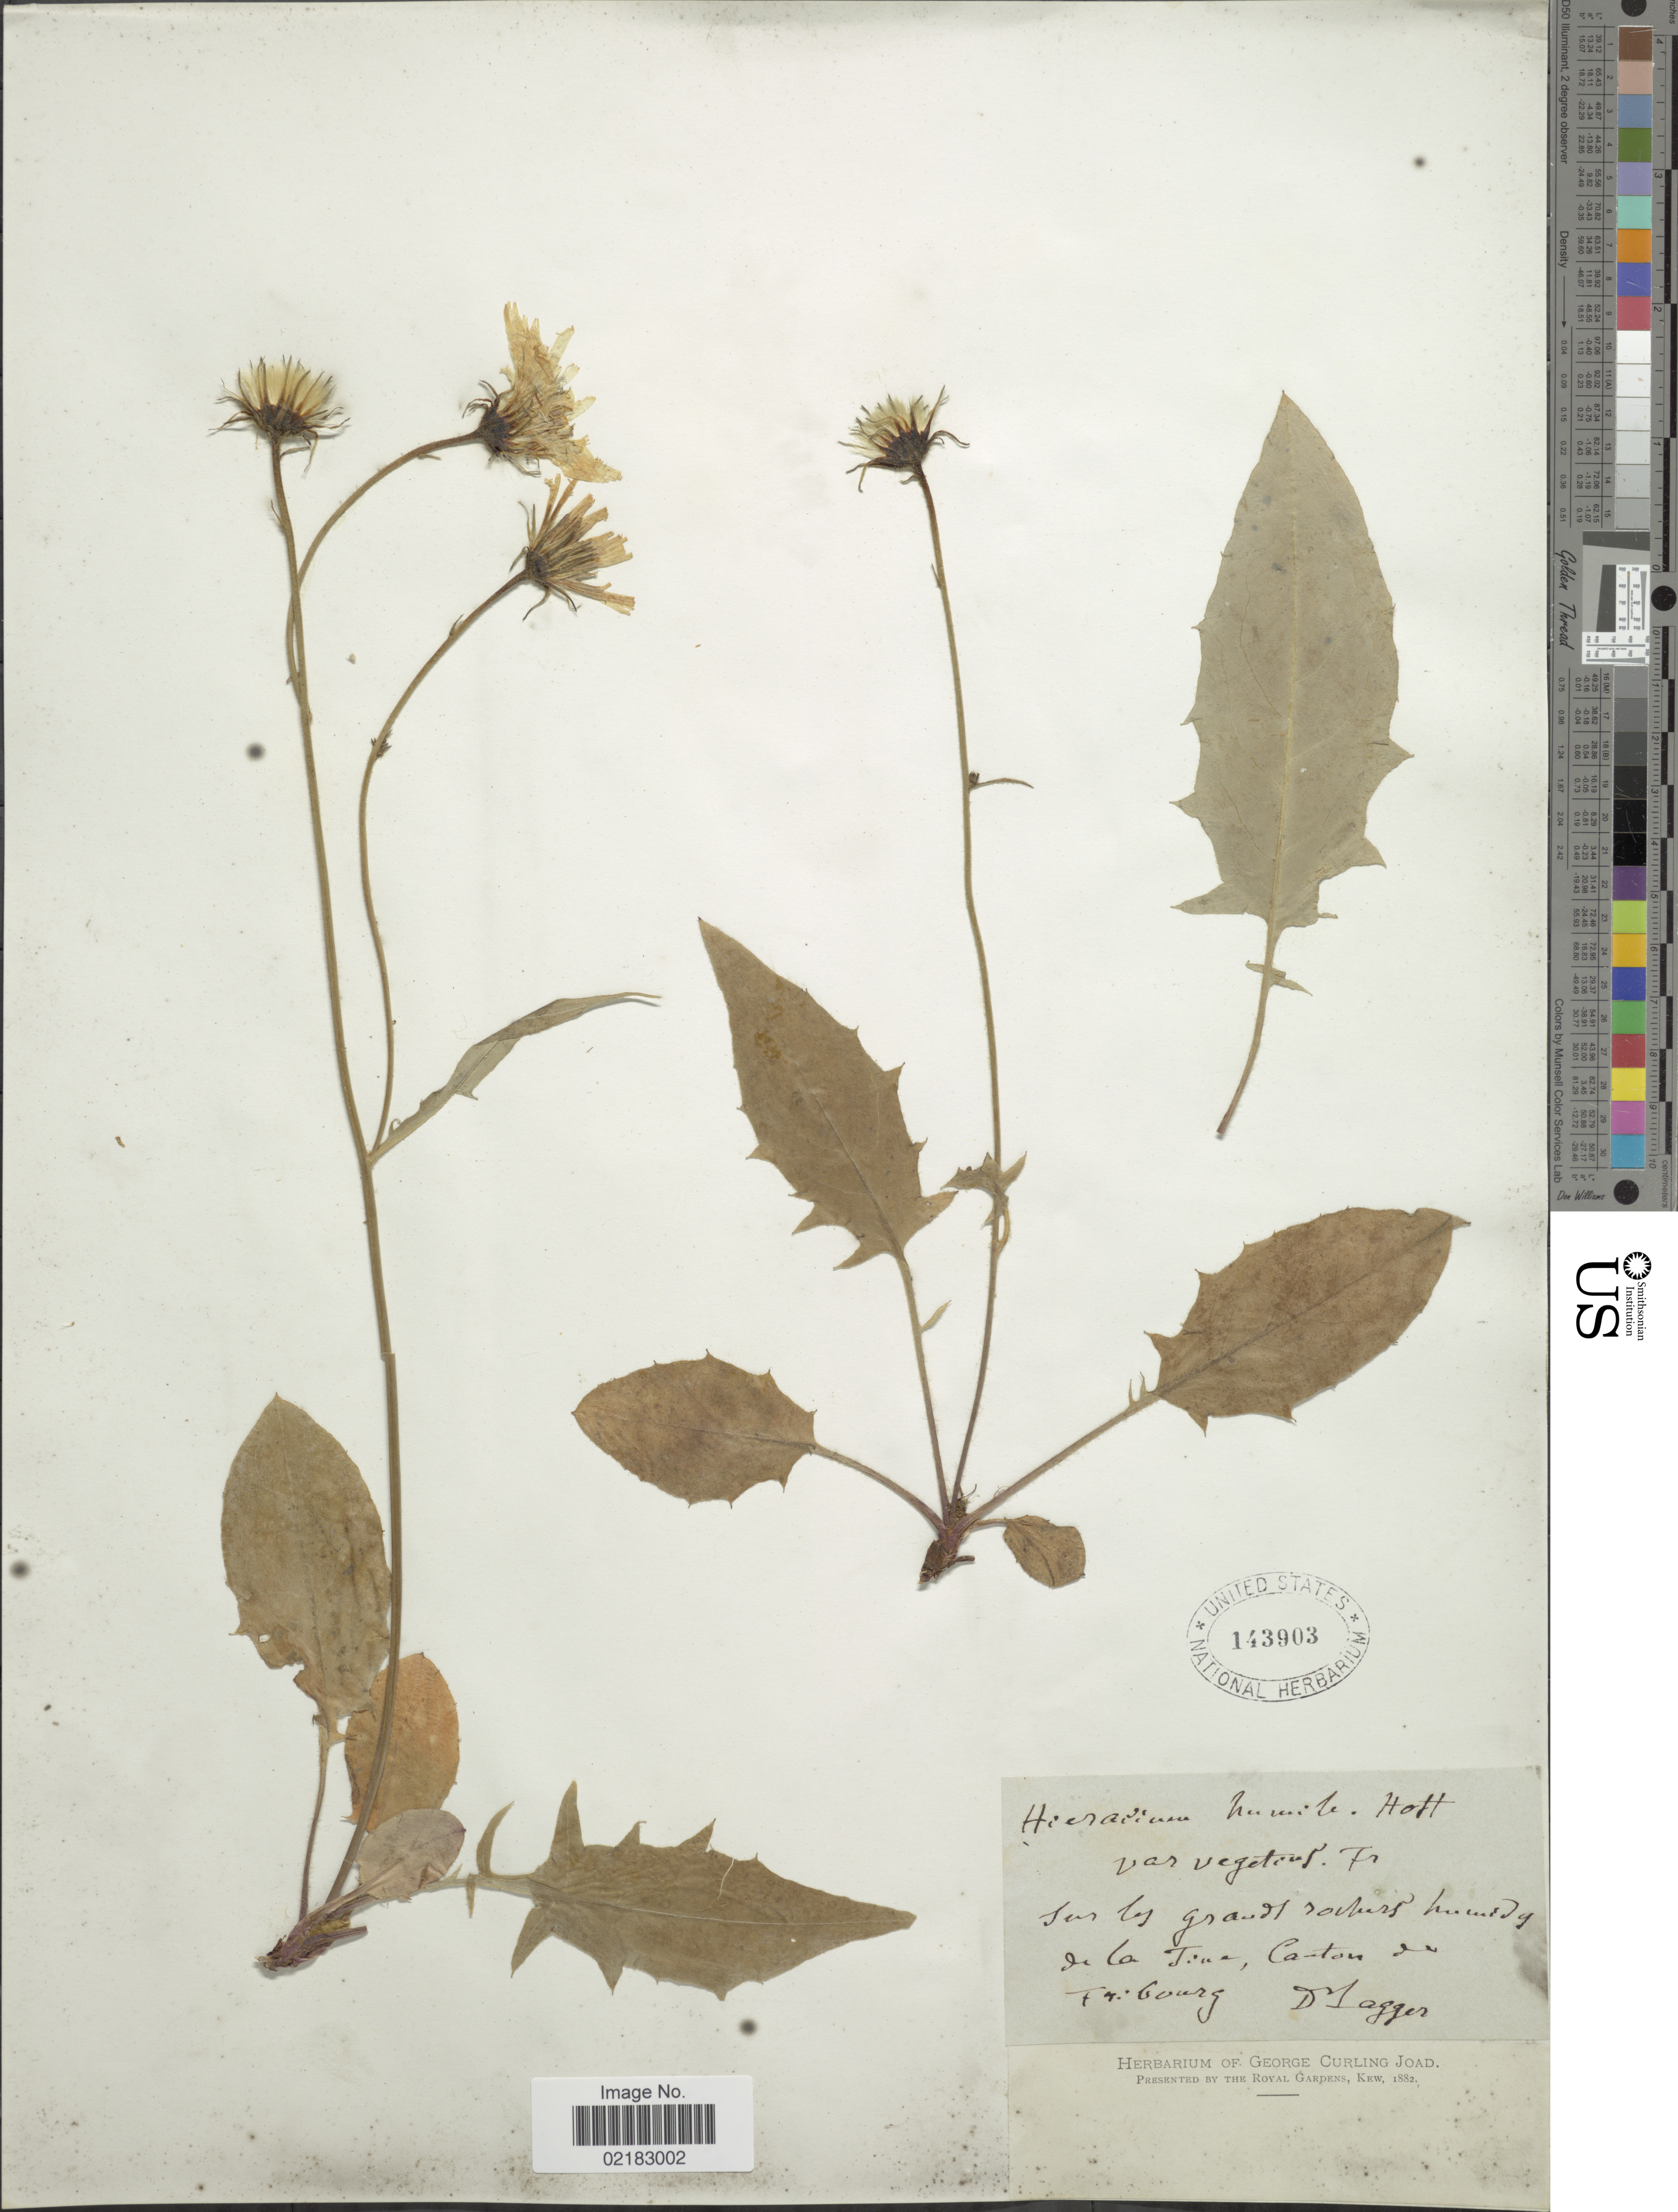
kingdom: Plantae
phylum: Tracheophyta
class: Magnoliopsida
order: Asterales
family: Asteraceae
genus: Hieracium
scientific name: Hieracium humile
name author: Jacq.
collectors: F. J. Lagger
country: Switzerland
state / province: Fribourg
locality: Sur les grands rochers humides de la Tine, Canton de Fribourg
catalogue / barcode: US 143903